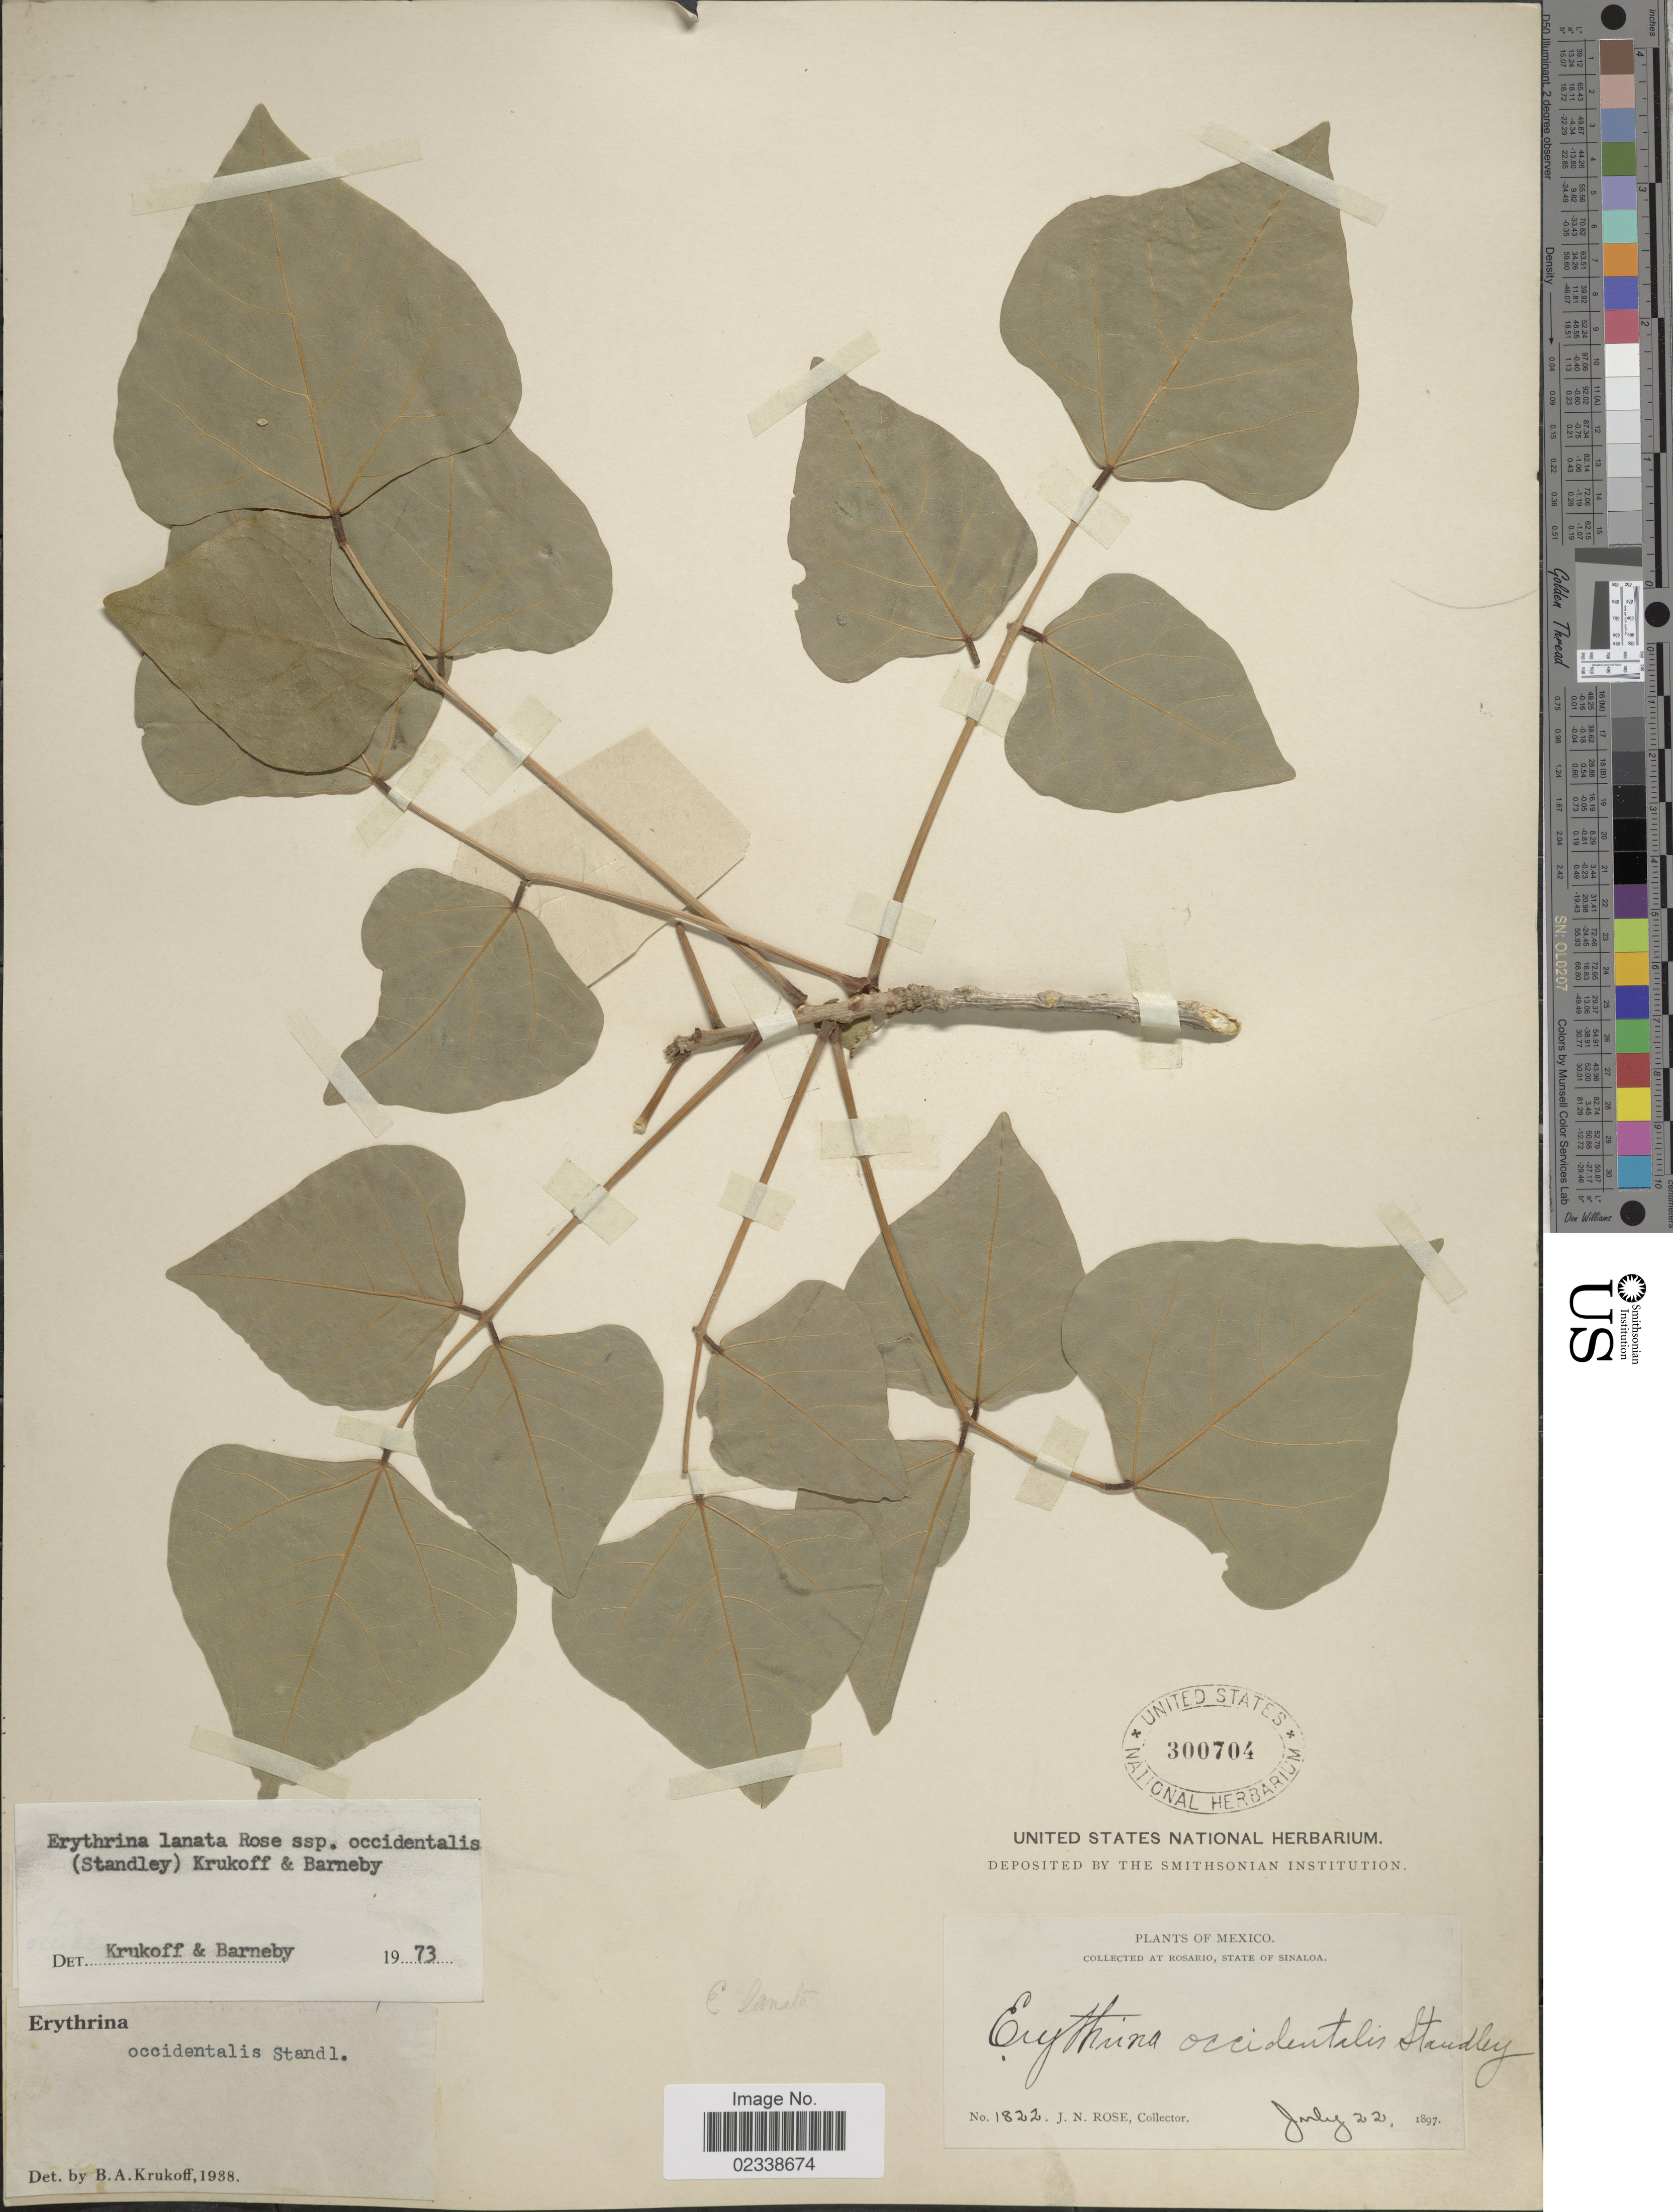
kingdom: Plantae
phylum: Tracheophyta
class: Magnoliopsida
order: Fabales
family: Fabaceae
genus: Erythrina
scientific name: Erythrina lanata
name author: Rose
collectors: J. N. Rose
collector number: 1822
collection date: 1897-07-22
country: Mexico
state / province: Sinaloa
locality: Rosario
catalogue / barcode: US 300704